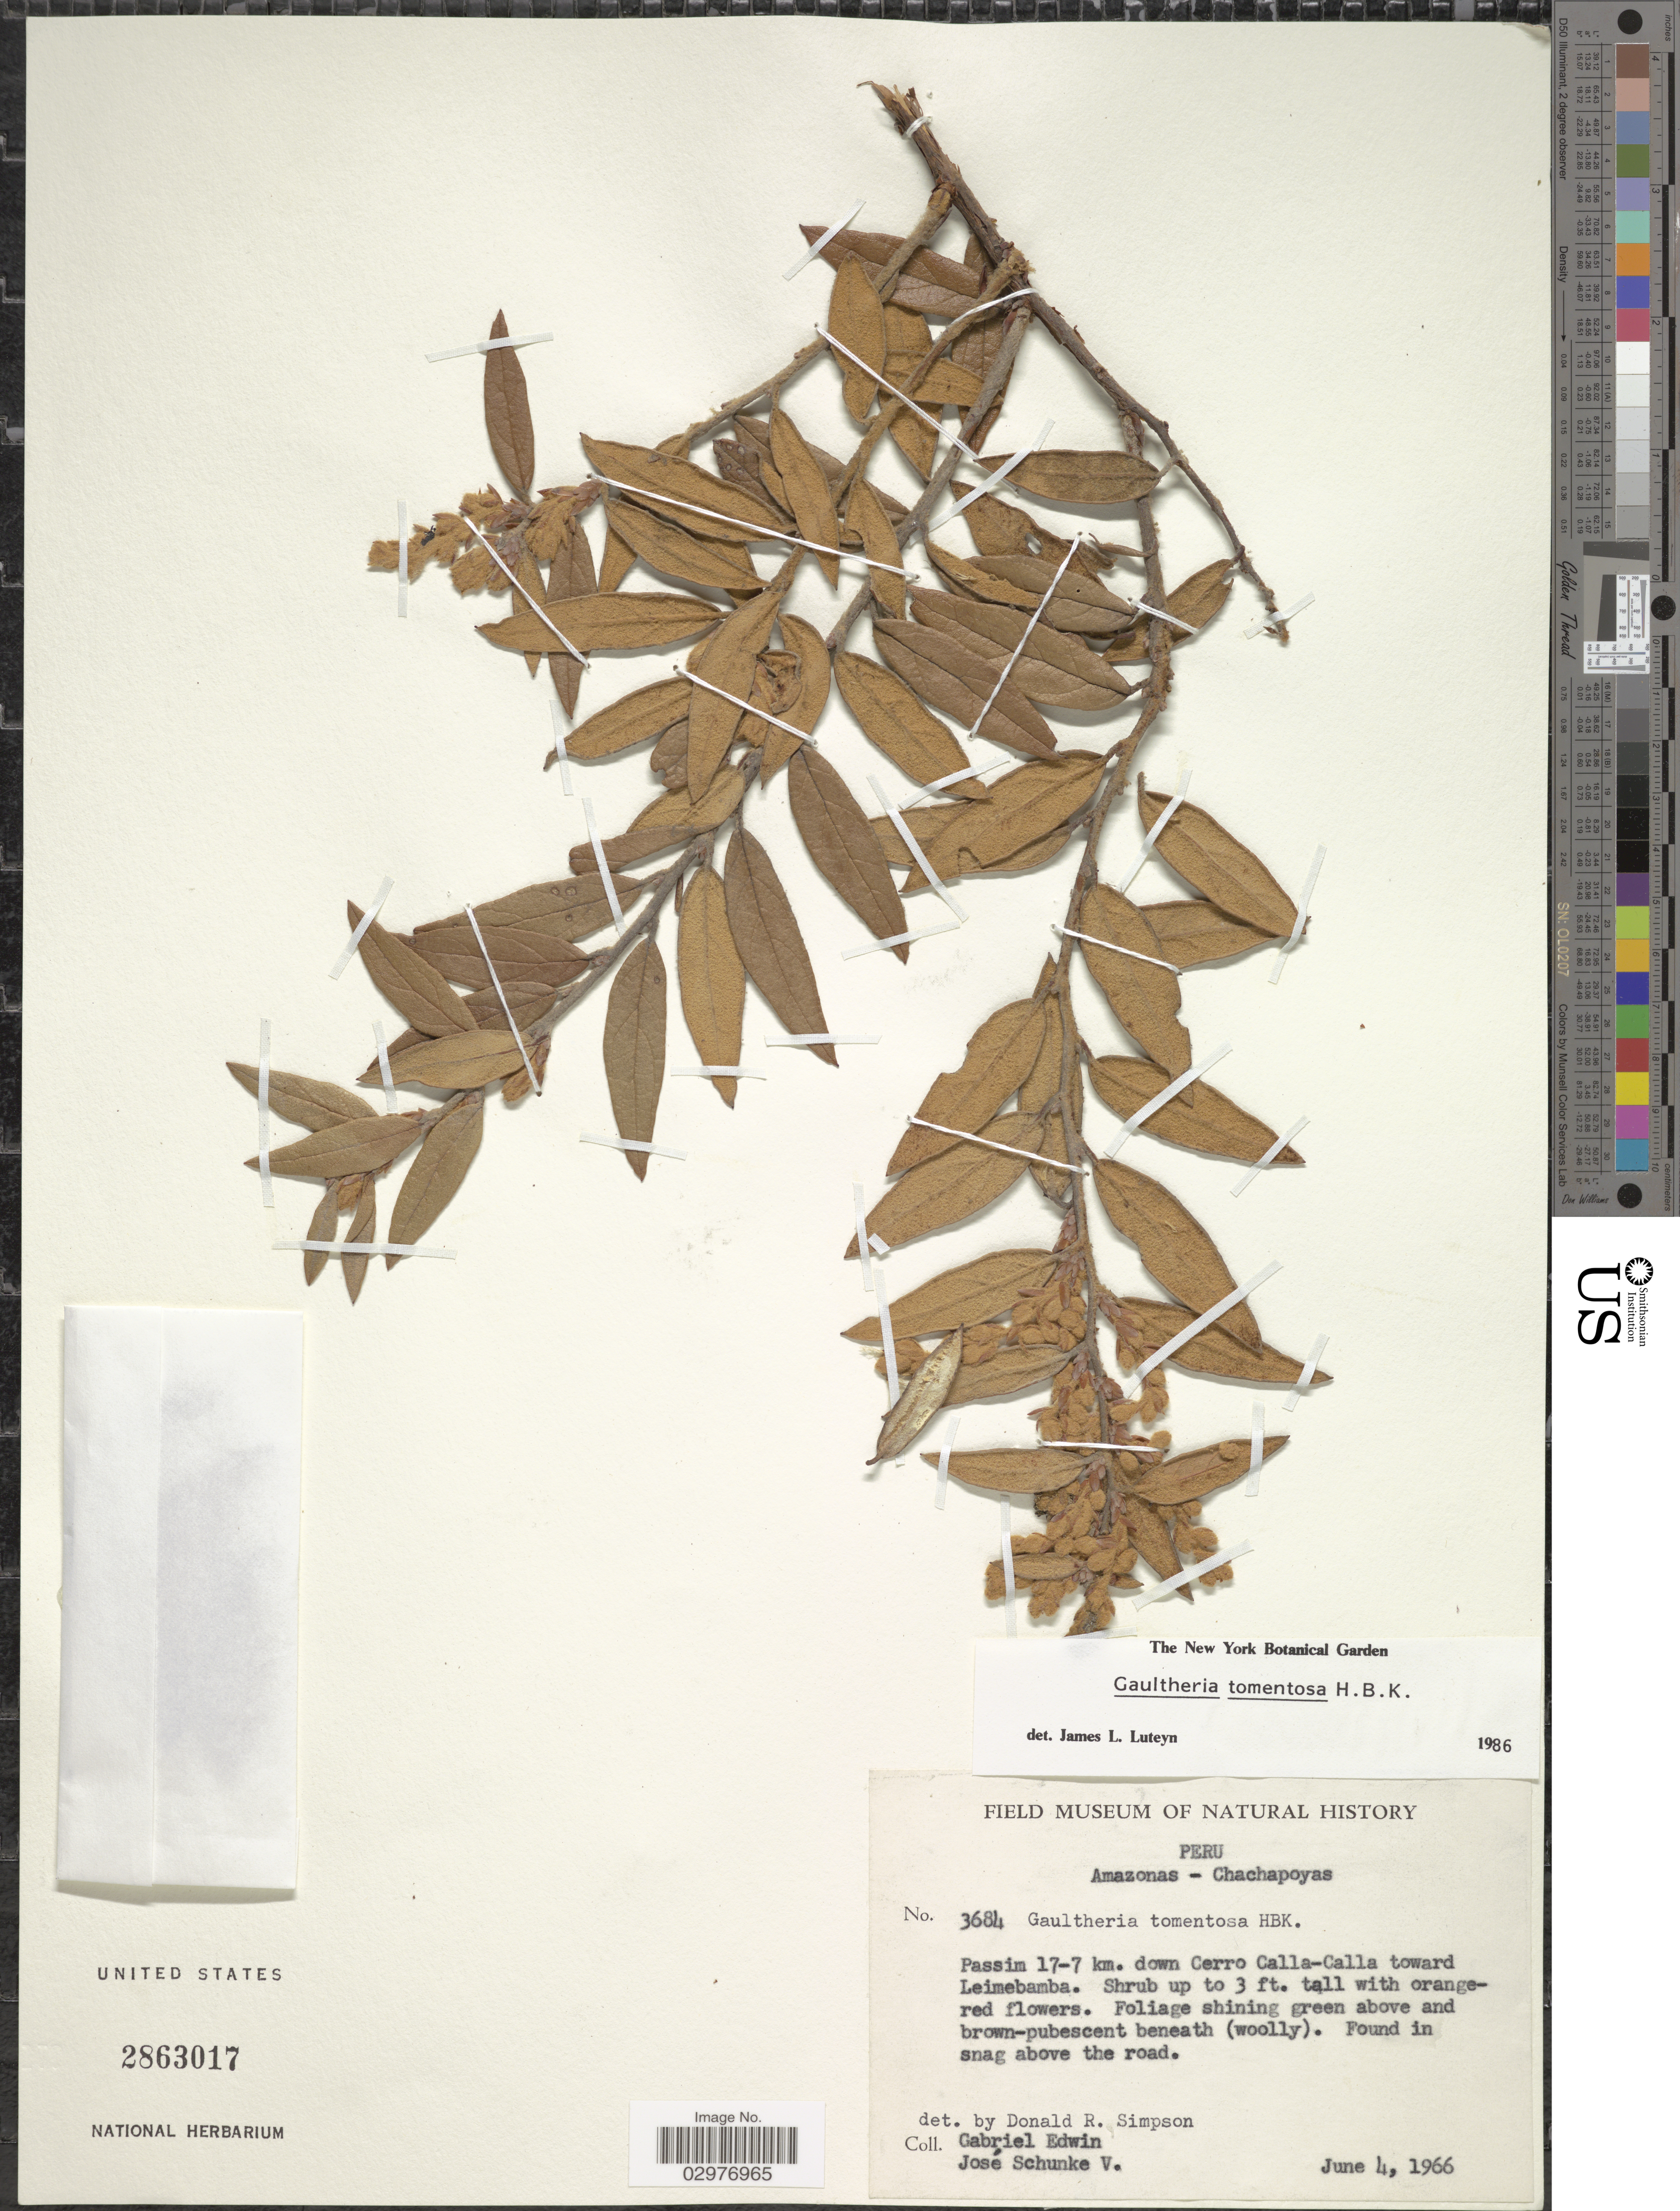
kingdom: Plantae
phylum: Tracheophyta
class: Magnoliopsida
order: Ericales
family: Ericaceae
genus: Gaultheria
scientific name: Gaultheria tomentosa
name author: Kunth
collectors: G. Edwin & J. Schunke Vigo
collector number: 3684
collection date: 1966-06-04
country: Peru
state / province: Amazonas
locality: Amazonas - Chachapoyas. Passim 17-7 km. down Cerro Calla-Calla toward Leimebamba. In snag above the road.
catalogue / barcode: US 2863017